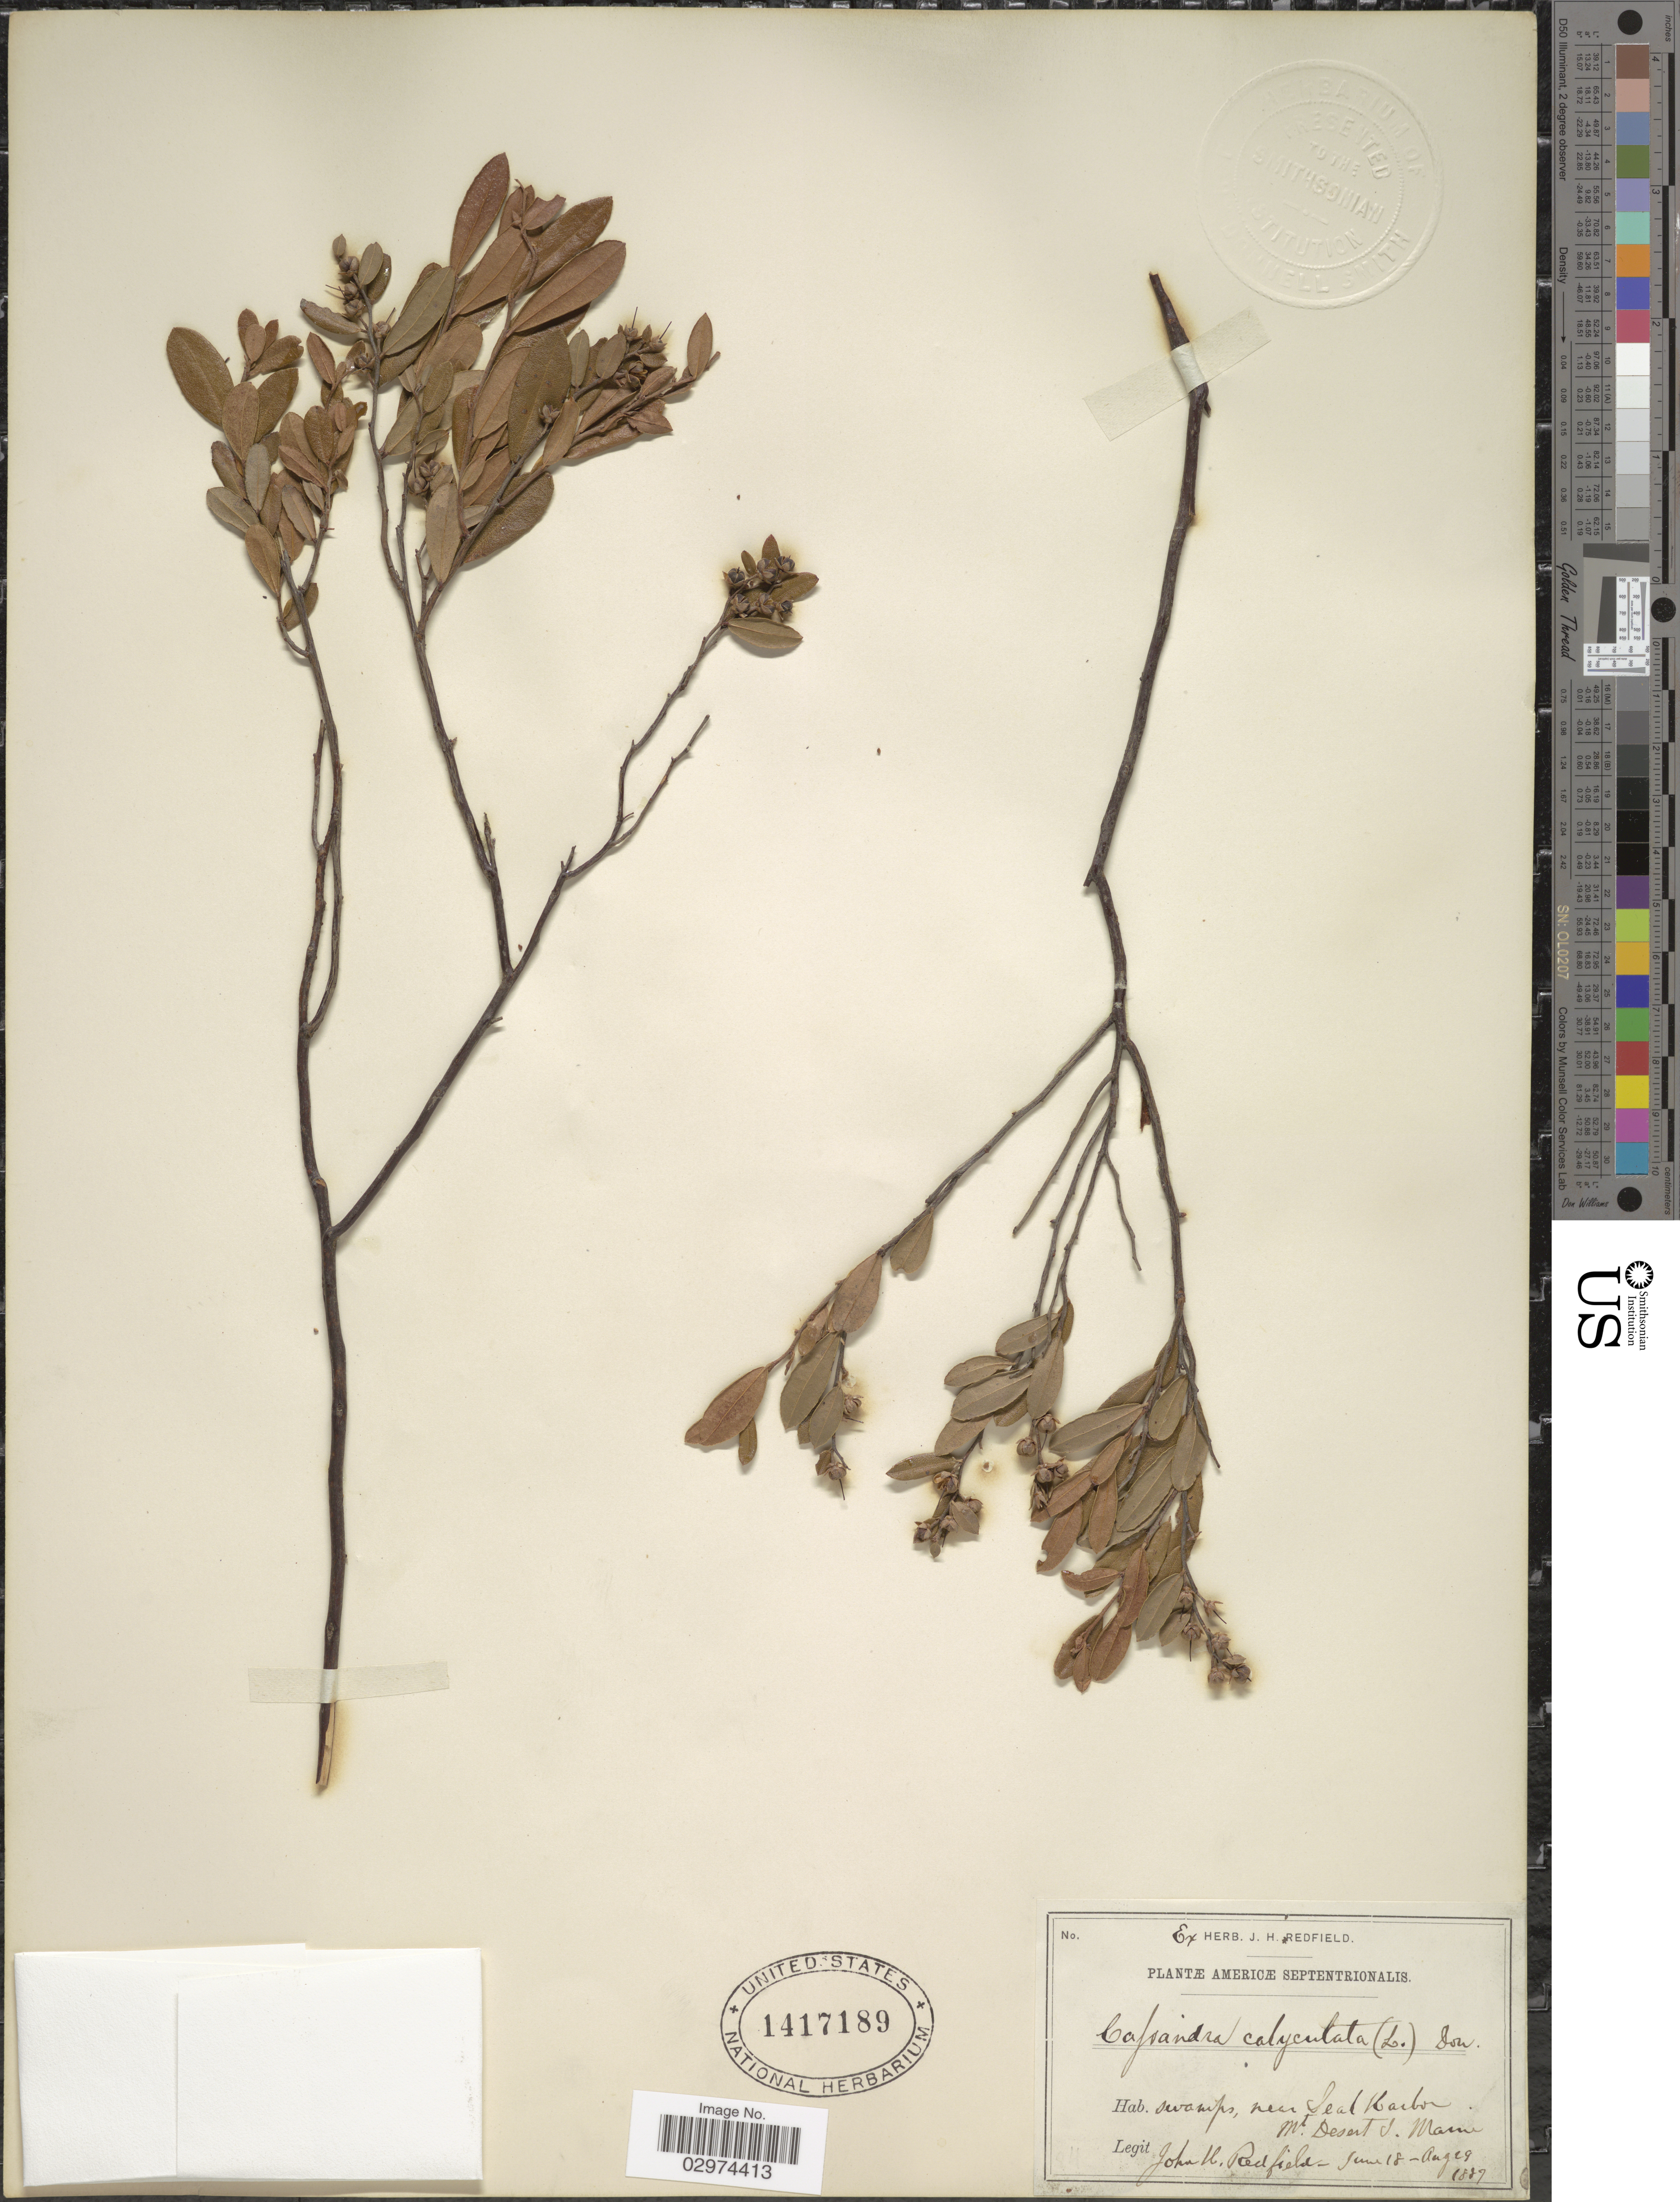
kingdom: Plantae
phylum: Tracheophyta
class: Magnoliopsida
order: Ericales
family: Ericaceae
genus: Chamaedaphne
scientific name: Chamaedaphne calyculata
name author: (L.) Moench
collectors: J. Redfield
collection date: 1887-06-18/1887-08-28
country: United States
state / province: Maine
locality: Near Seal Harbor. Mt. Desert S. Maine. Americæ septentrionalis.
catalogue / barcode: US 1417189